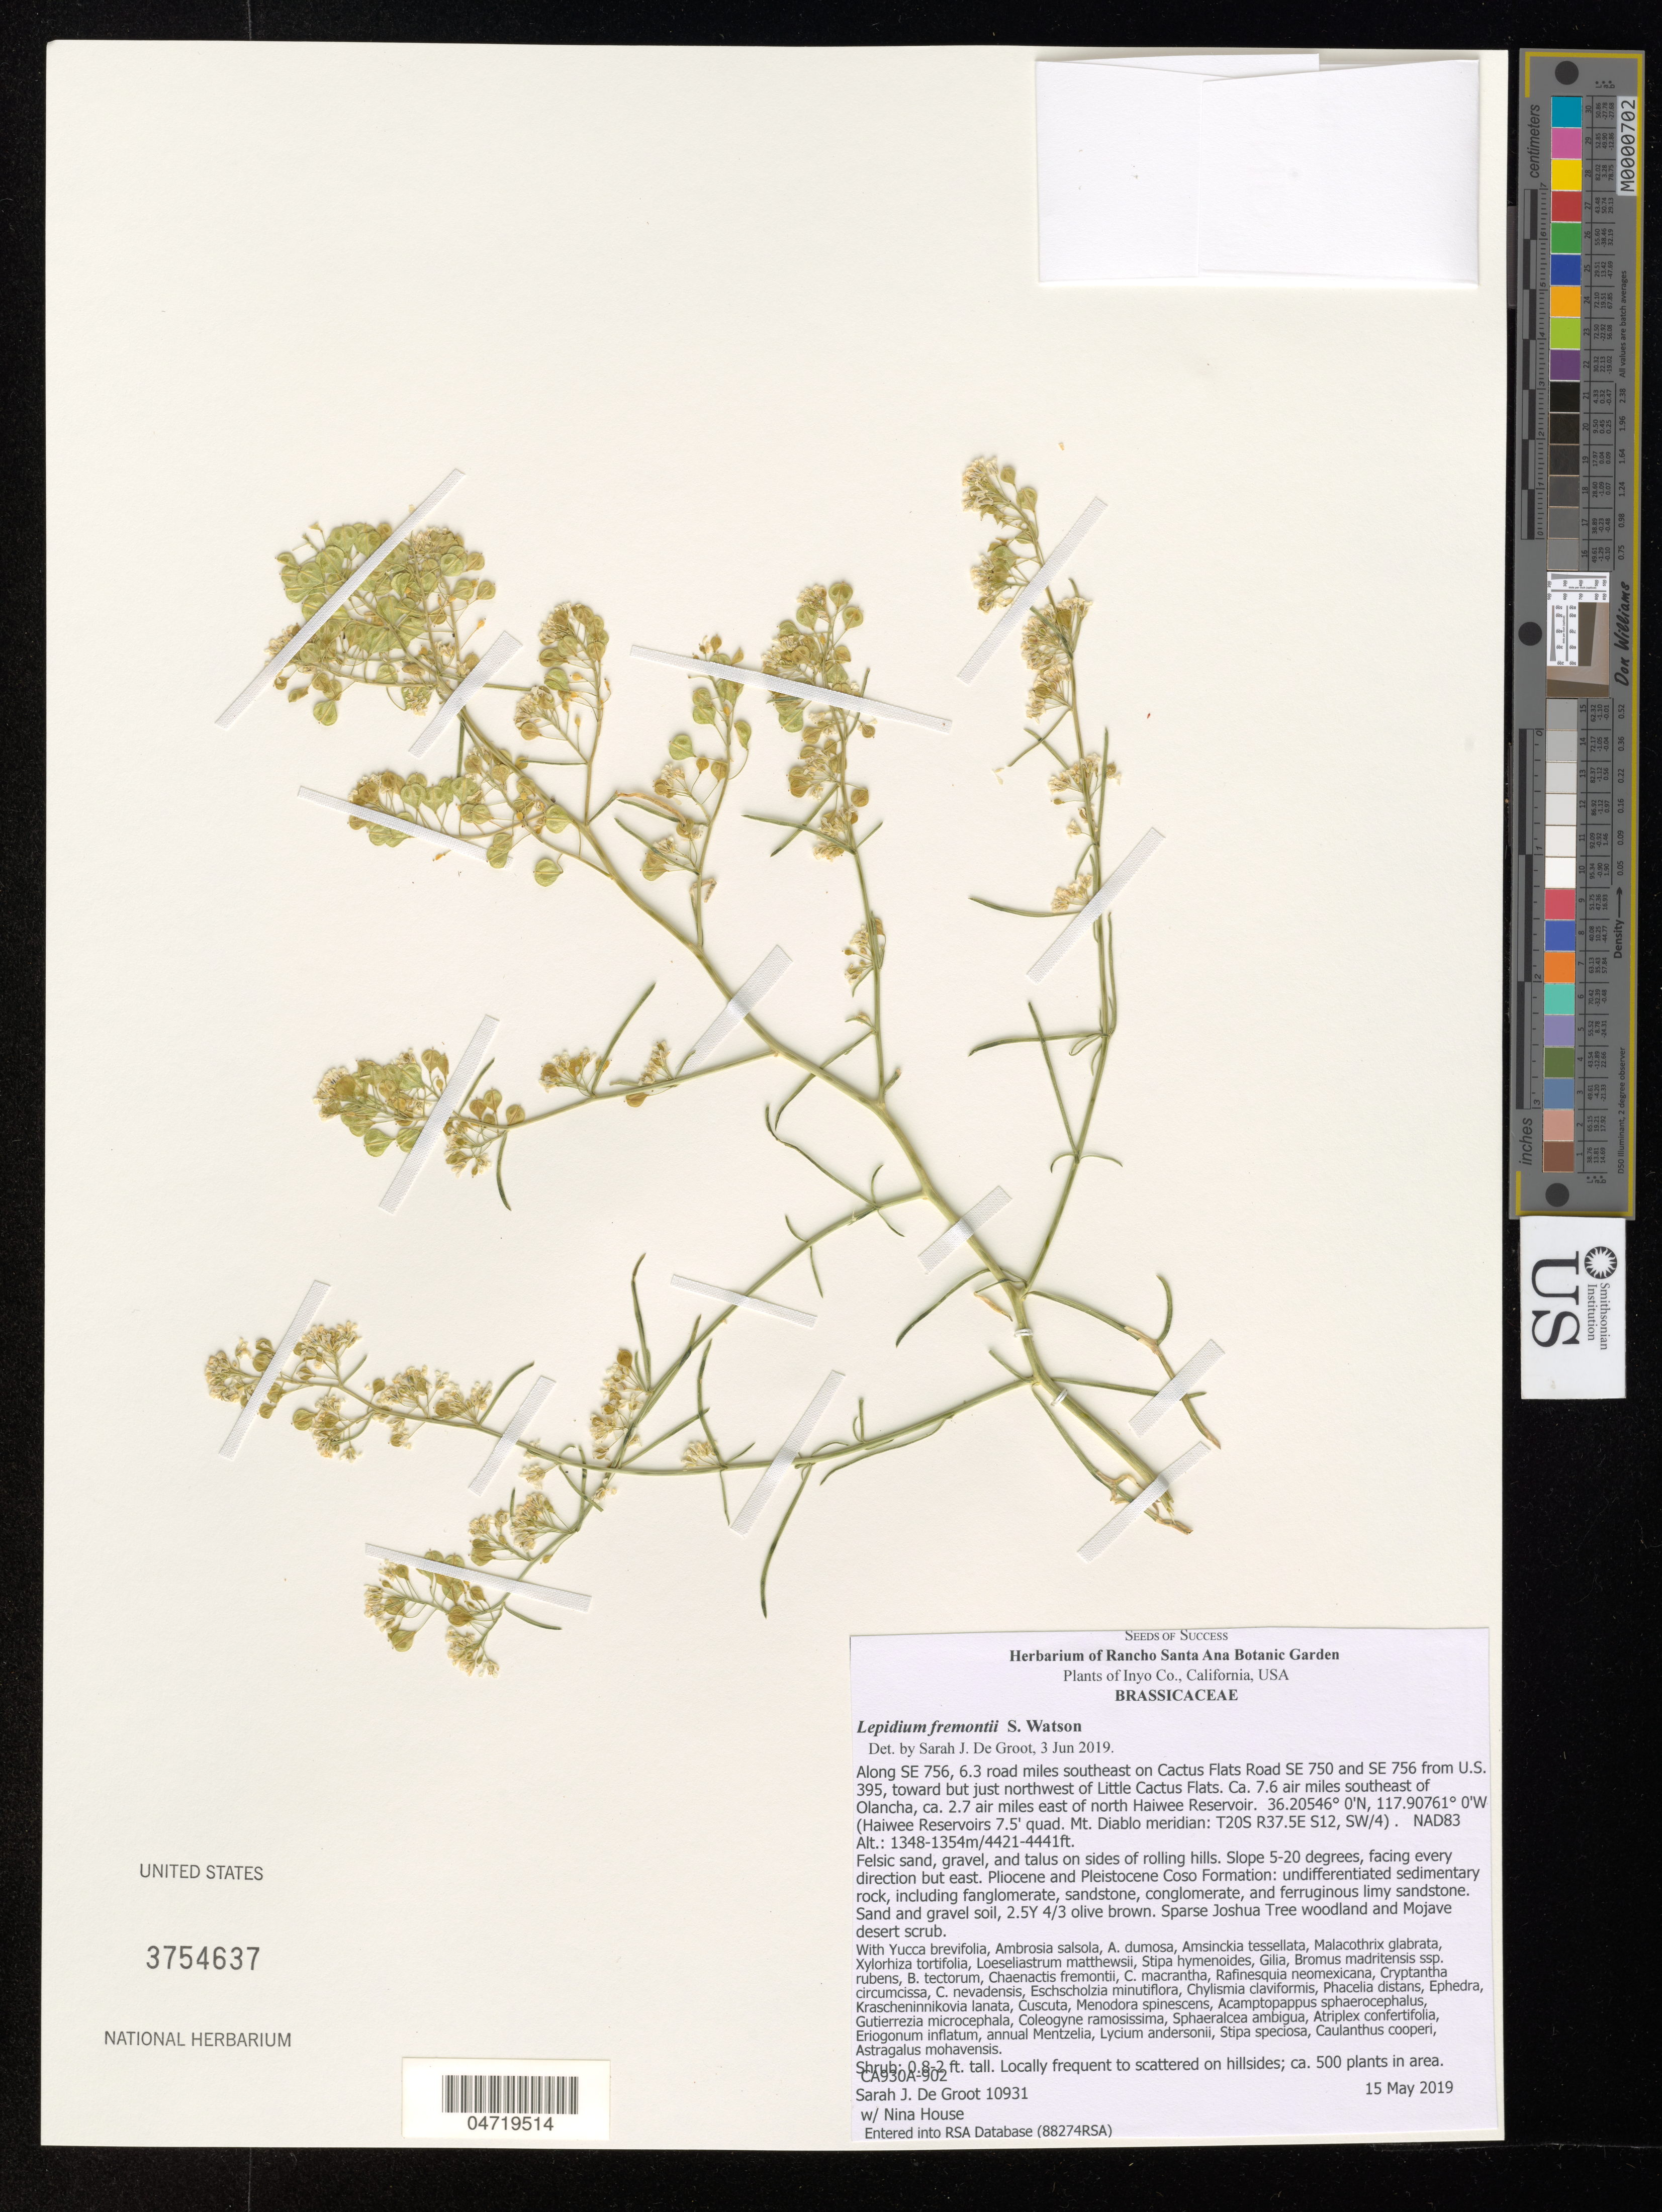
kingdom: Plantae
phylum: Tracheophyta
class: Magnoliopsida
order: Brassicales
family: Brassicaceae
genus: Lepidium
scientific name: Lepidium fremontii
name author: S. Watson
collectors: S. De Groot & N. House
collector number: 10931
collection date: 2019-05-15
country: United States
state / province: California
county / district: Inyo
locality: Inyo Co. Along SE 756, 6.3 road miles southeast on Cactus Flats Road SE 750 and SE 756 from U.S. 395, toward but just northwest of Little Cactus Flats. Ca. 7.6 air miles southeast of Olancha, ca. 2.7 air miles east of north Haiwee Reservoir. (Haiwee Reservoirs 7.5' quad. Mt. Diablo meridian: T20S R37.5E S12, SW/4). NAD83.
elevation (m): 1348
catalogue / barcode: US 3754637